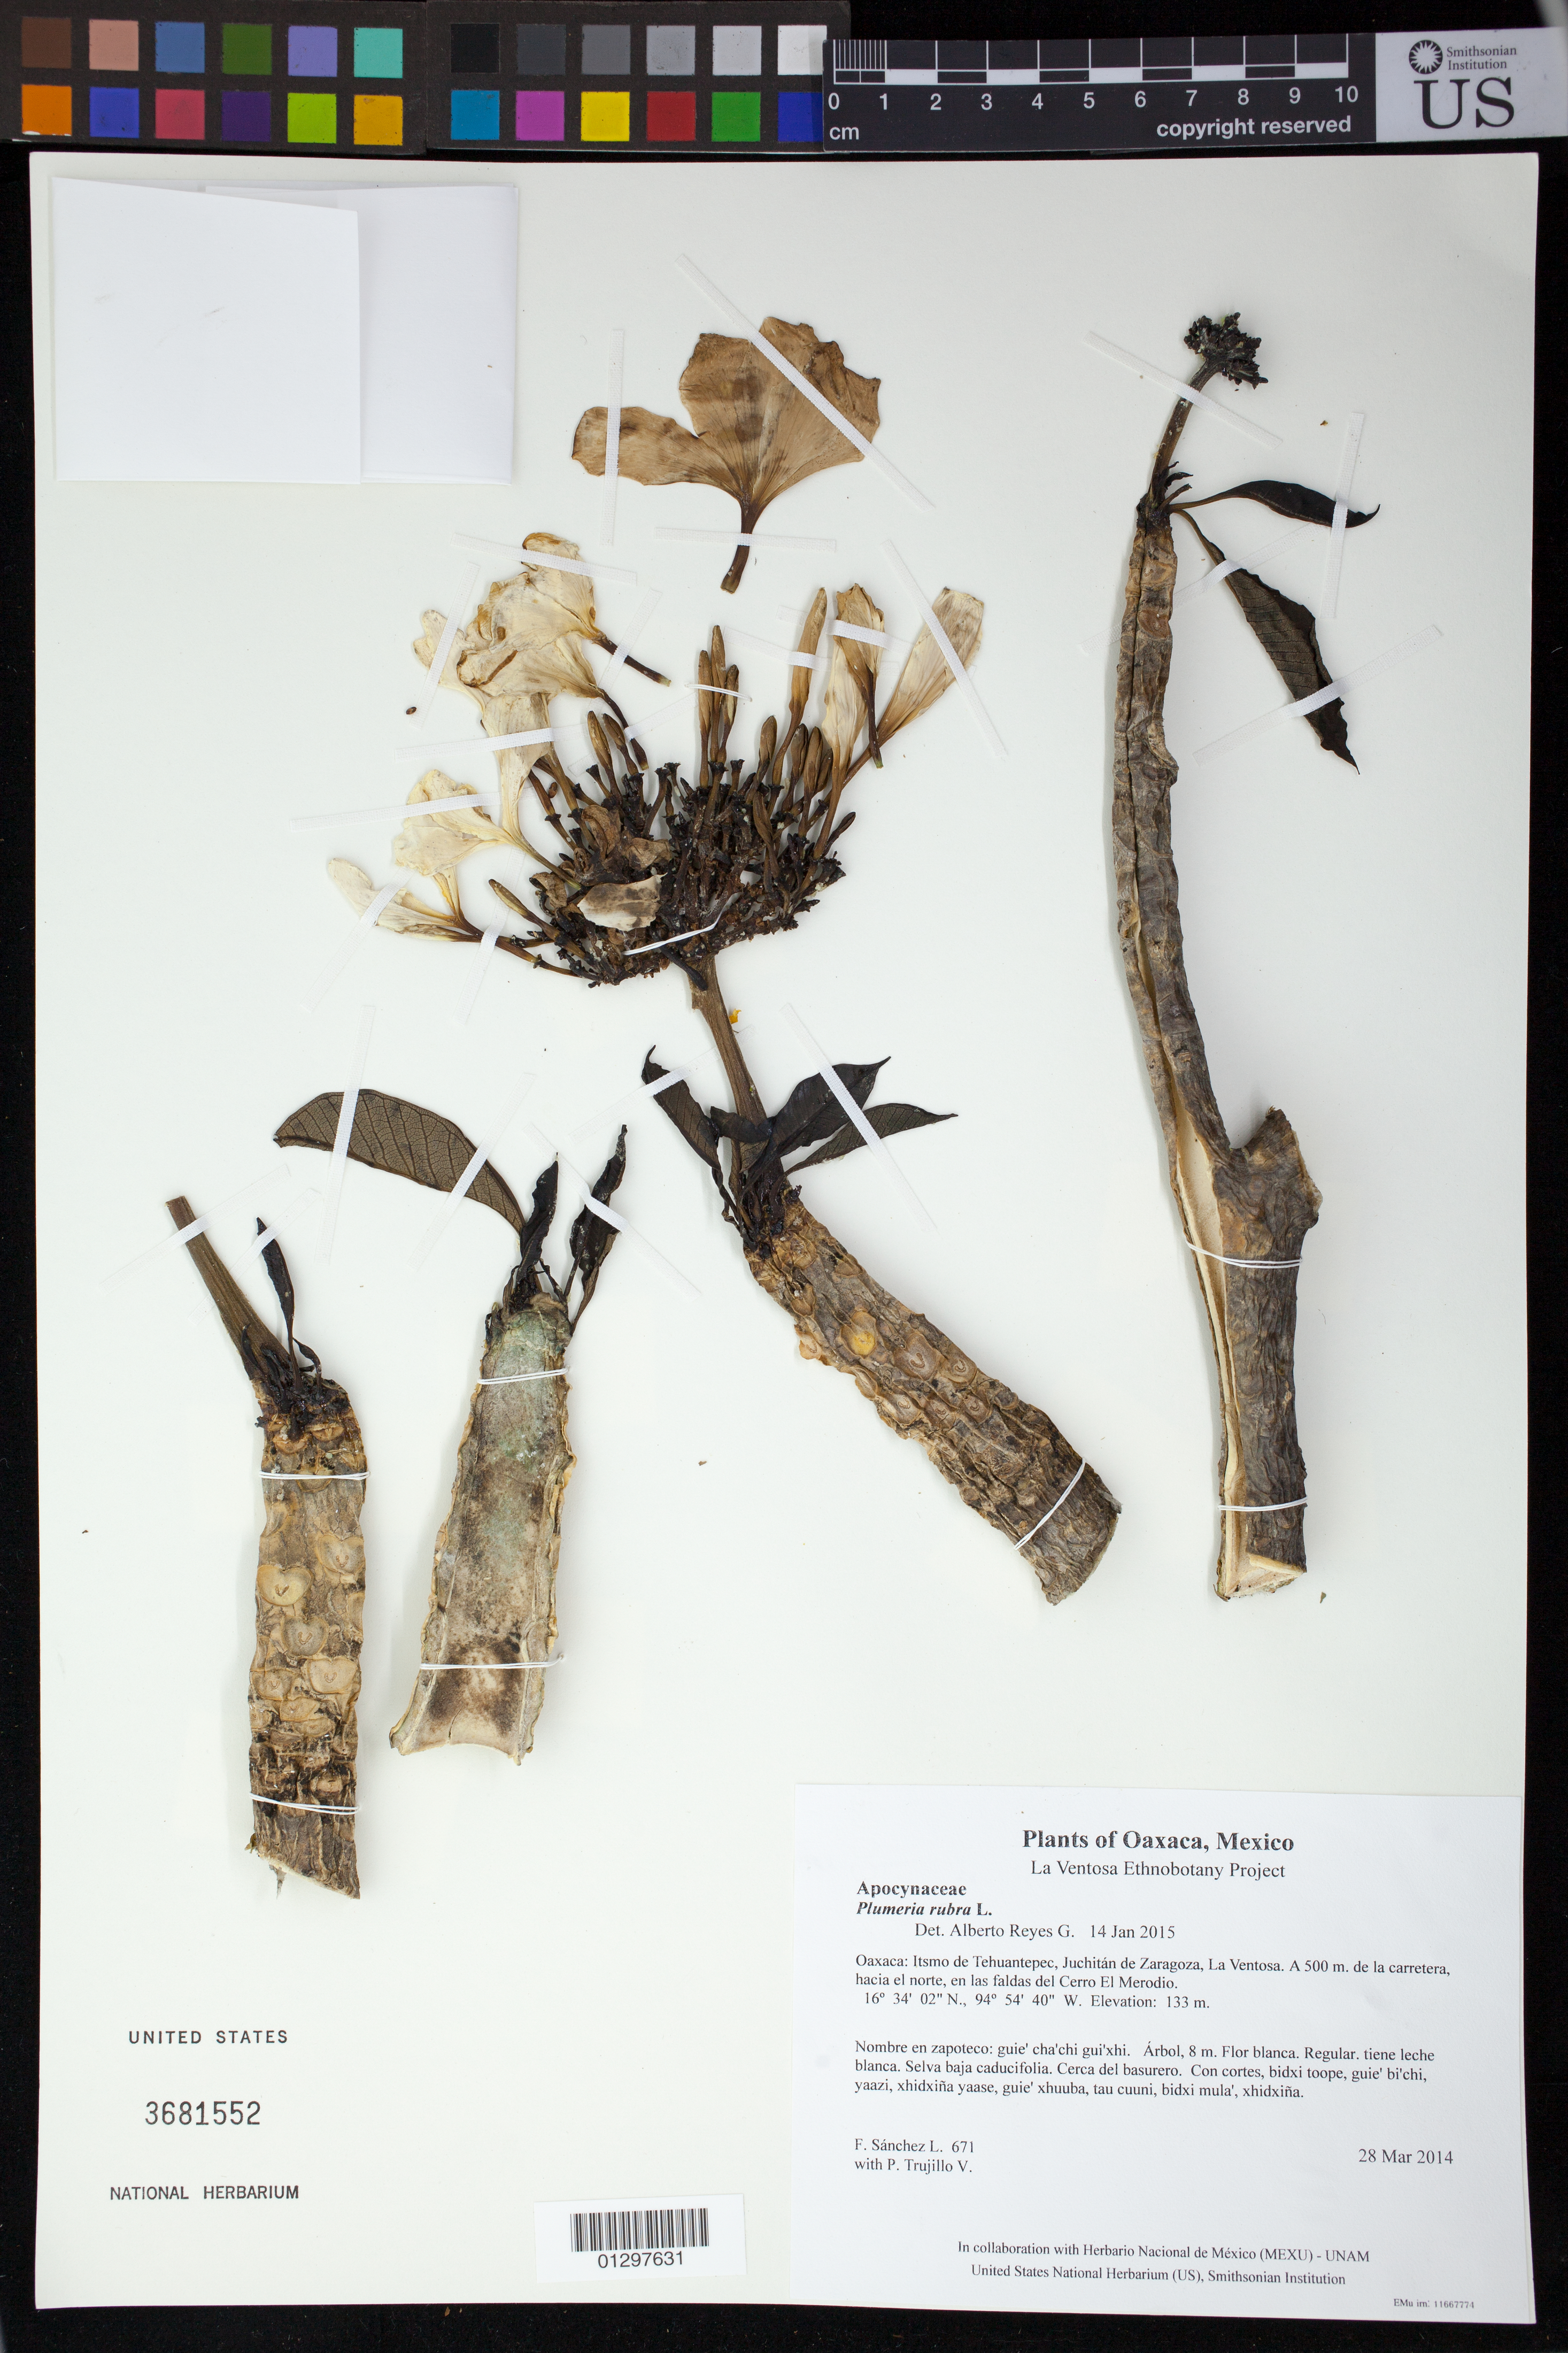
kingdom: Plantae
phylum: Tracheophyta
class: Magnoliopsida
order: Gentianales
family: Apocynaceae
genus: Plumeria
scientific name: Plumeria rubra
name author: L.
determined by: Reyes García, A.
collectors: F. Sánchez L. & P. Trujillo V.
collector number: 671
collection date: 2014-03-28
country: Mexico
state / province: Oaxaca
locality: Itsmo de Tehuantepec, Juchitán de Zaragoza, La Ventosa. A 500 m. de la carretera, hacia el norte, en las faldas del Cerro El Merodio.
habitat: Selva baja caducifolia. Cerca del basurero.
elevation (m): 133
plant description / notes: JEBOT, MEXU, SIPI, US; Yaga. 8 m. Guie' naquichi'. Nuu.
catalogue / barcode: US 3681552